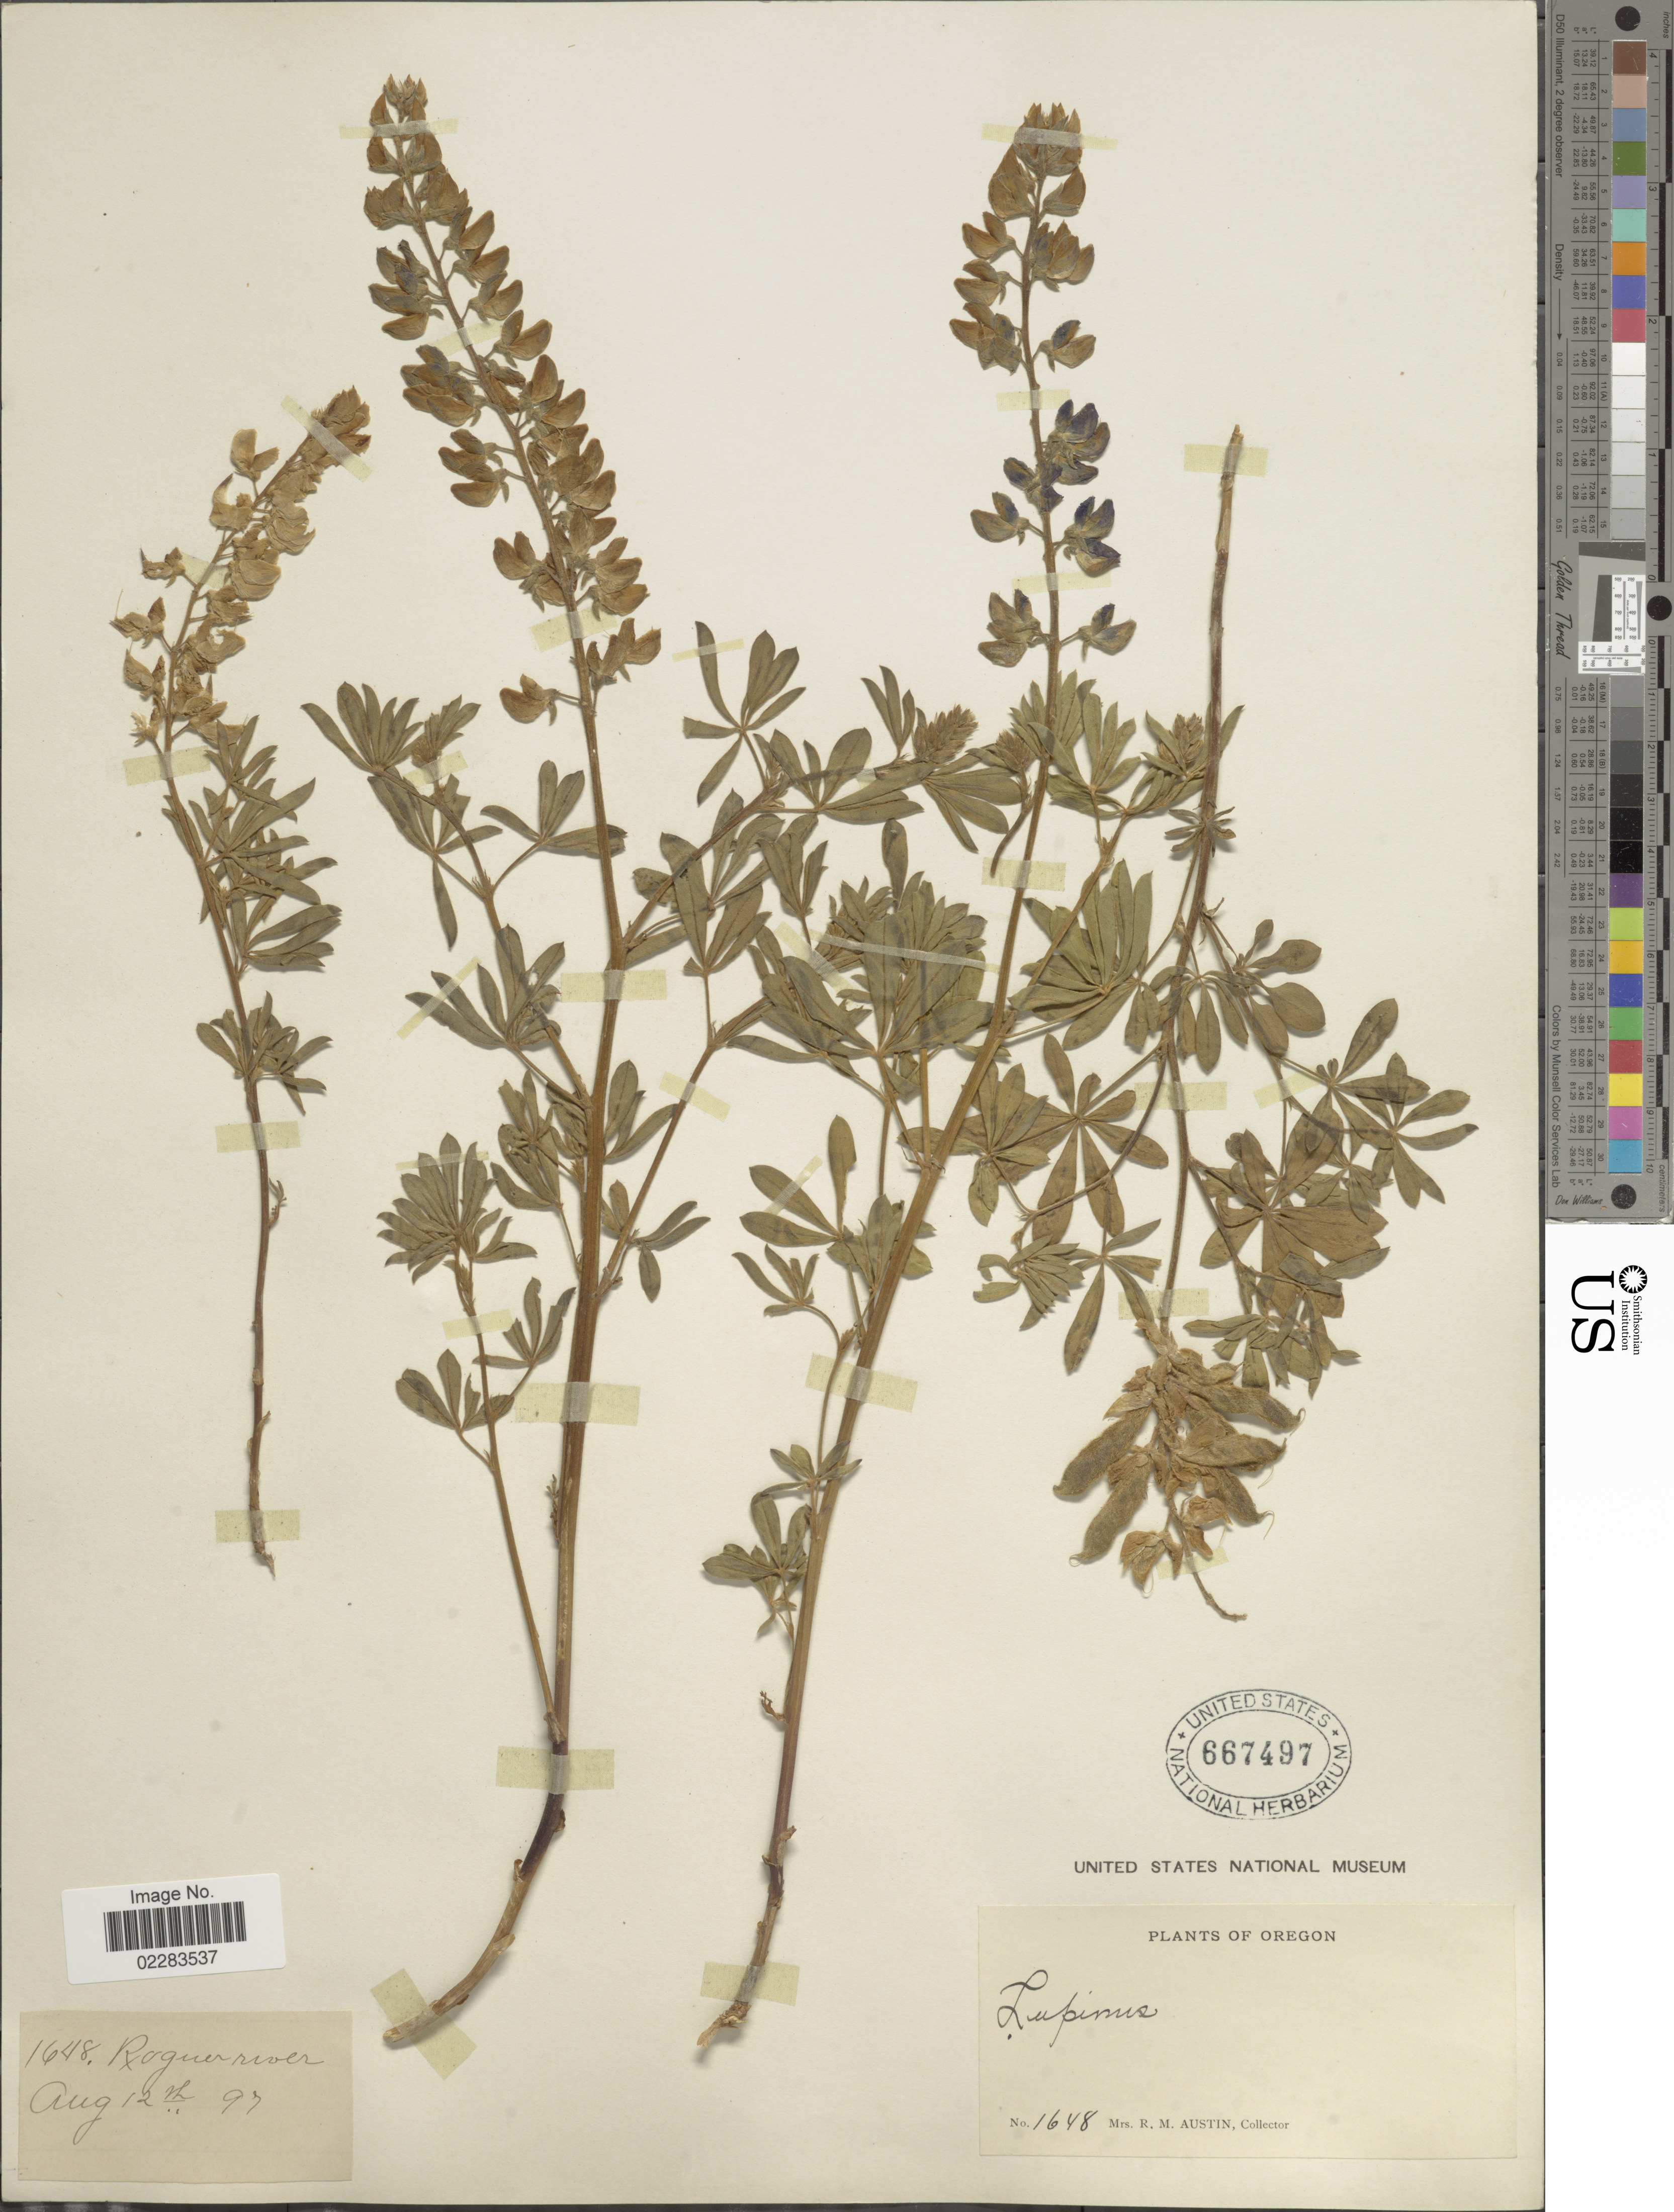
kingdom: Plantae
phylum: Tracheophyta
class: Magnoliopsida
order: Fabales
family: Fabaceae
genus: Lupinus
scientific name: Lupinus albicaulis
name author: Douglas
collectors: R. Austin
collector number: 1648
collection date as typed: Transcribed d/m/y: 12/8/97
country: United States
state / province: Oregon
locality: Rogue river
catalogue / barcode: US 667497